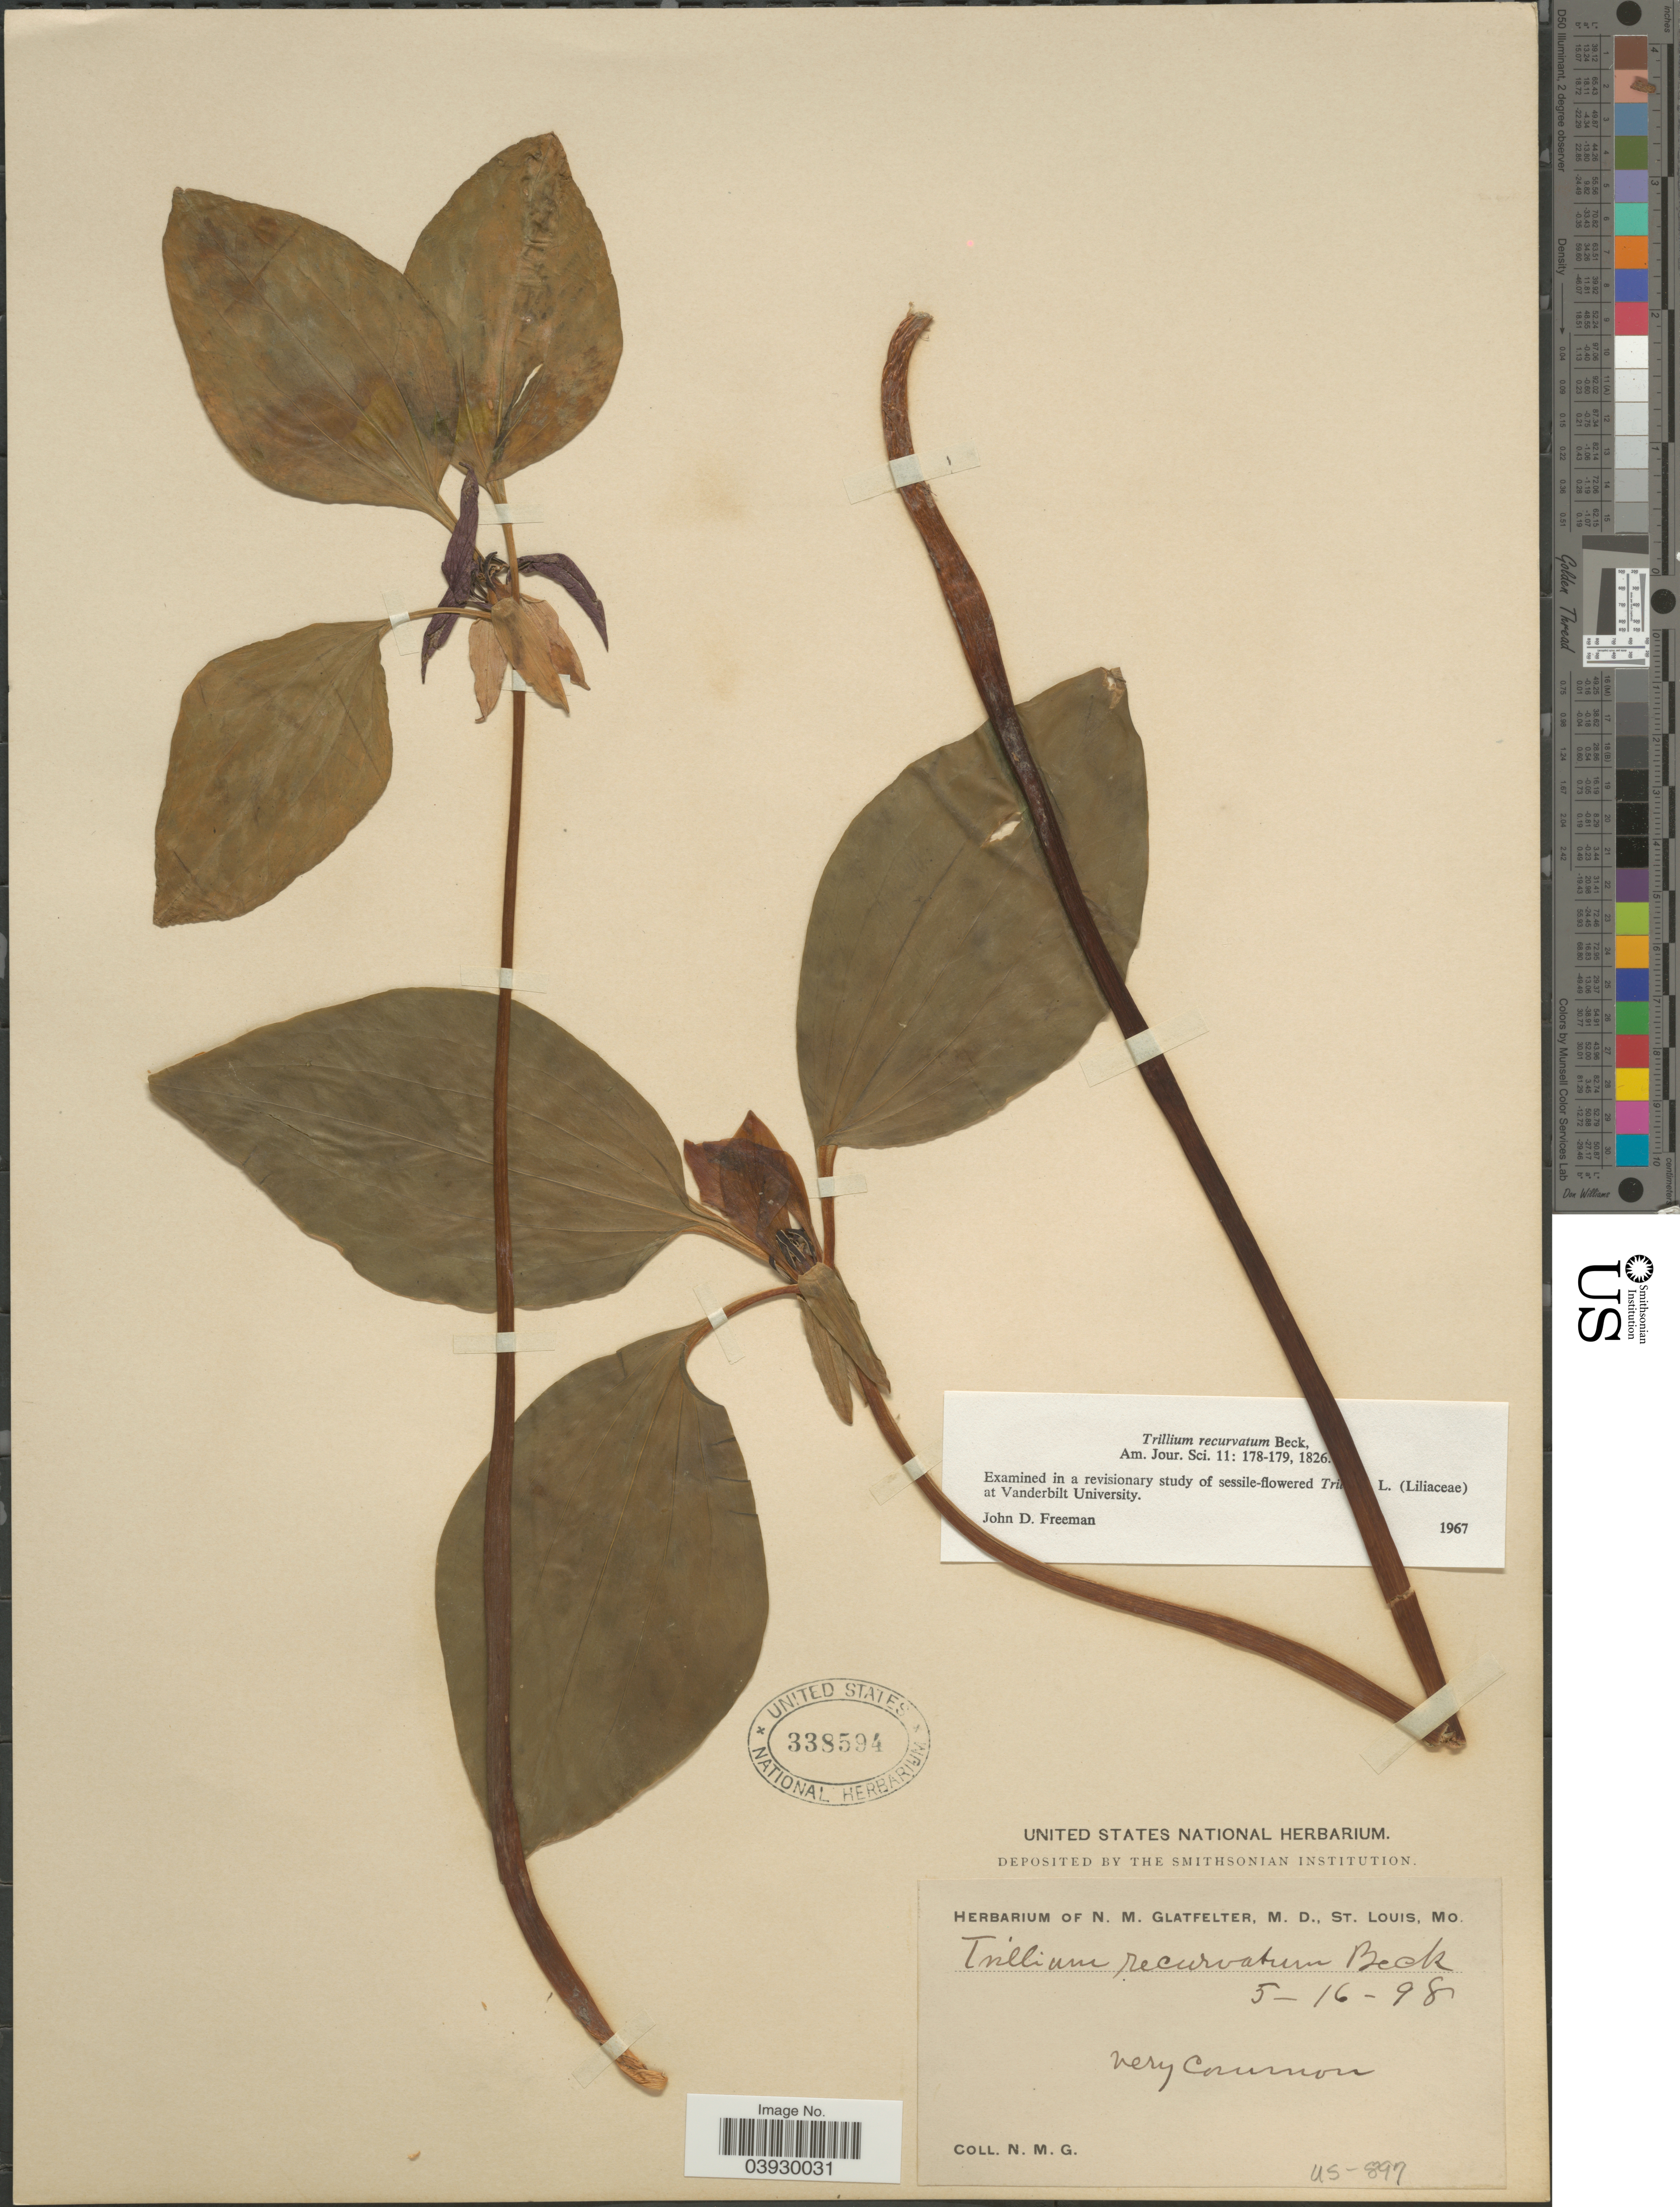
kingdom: Plantae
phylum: Tracheophyta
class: Liliopsida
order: Liliales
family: Melanthiaceae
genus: Trillium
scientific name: Trillium recurvatum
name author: L.C. Beck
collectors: N. M. Glatfelter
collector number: US-897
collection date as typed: Transcribed d/m/y: 16/5/98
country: United States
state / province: Missouri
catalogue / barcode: US 338594